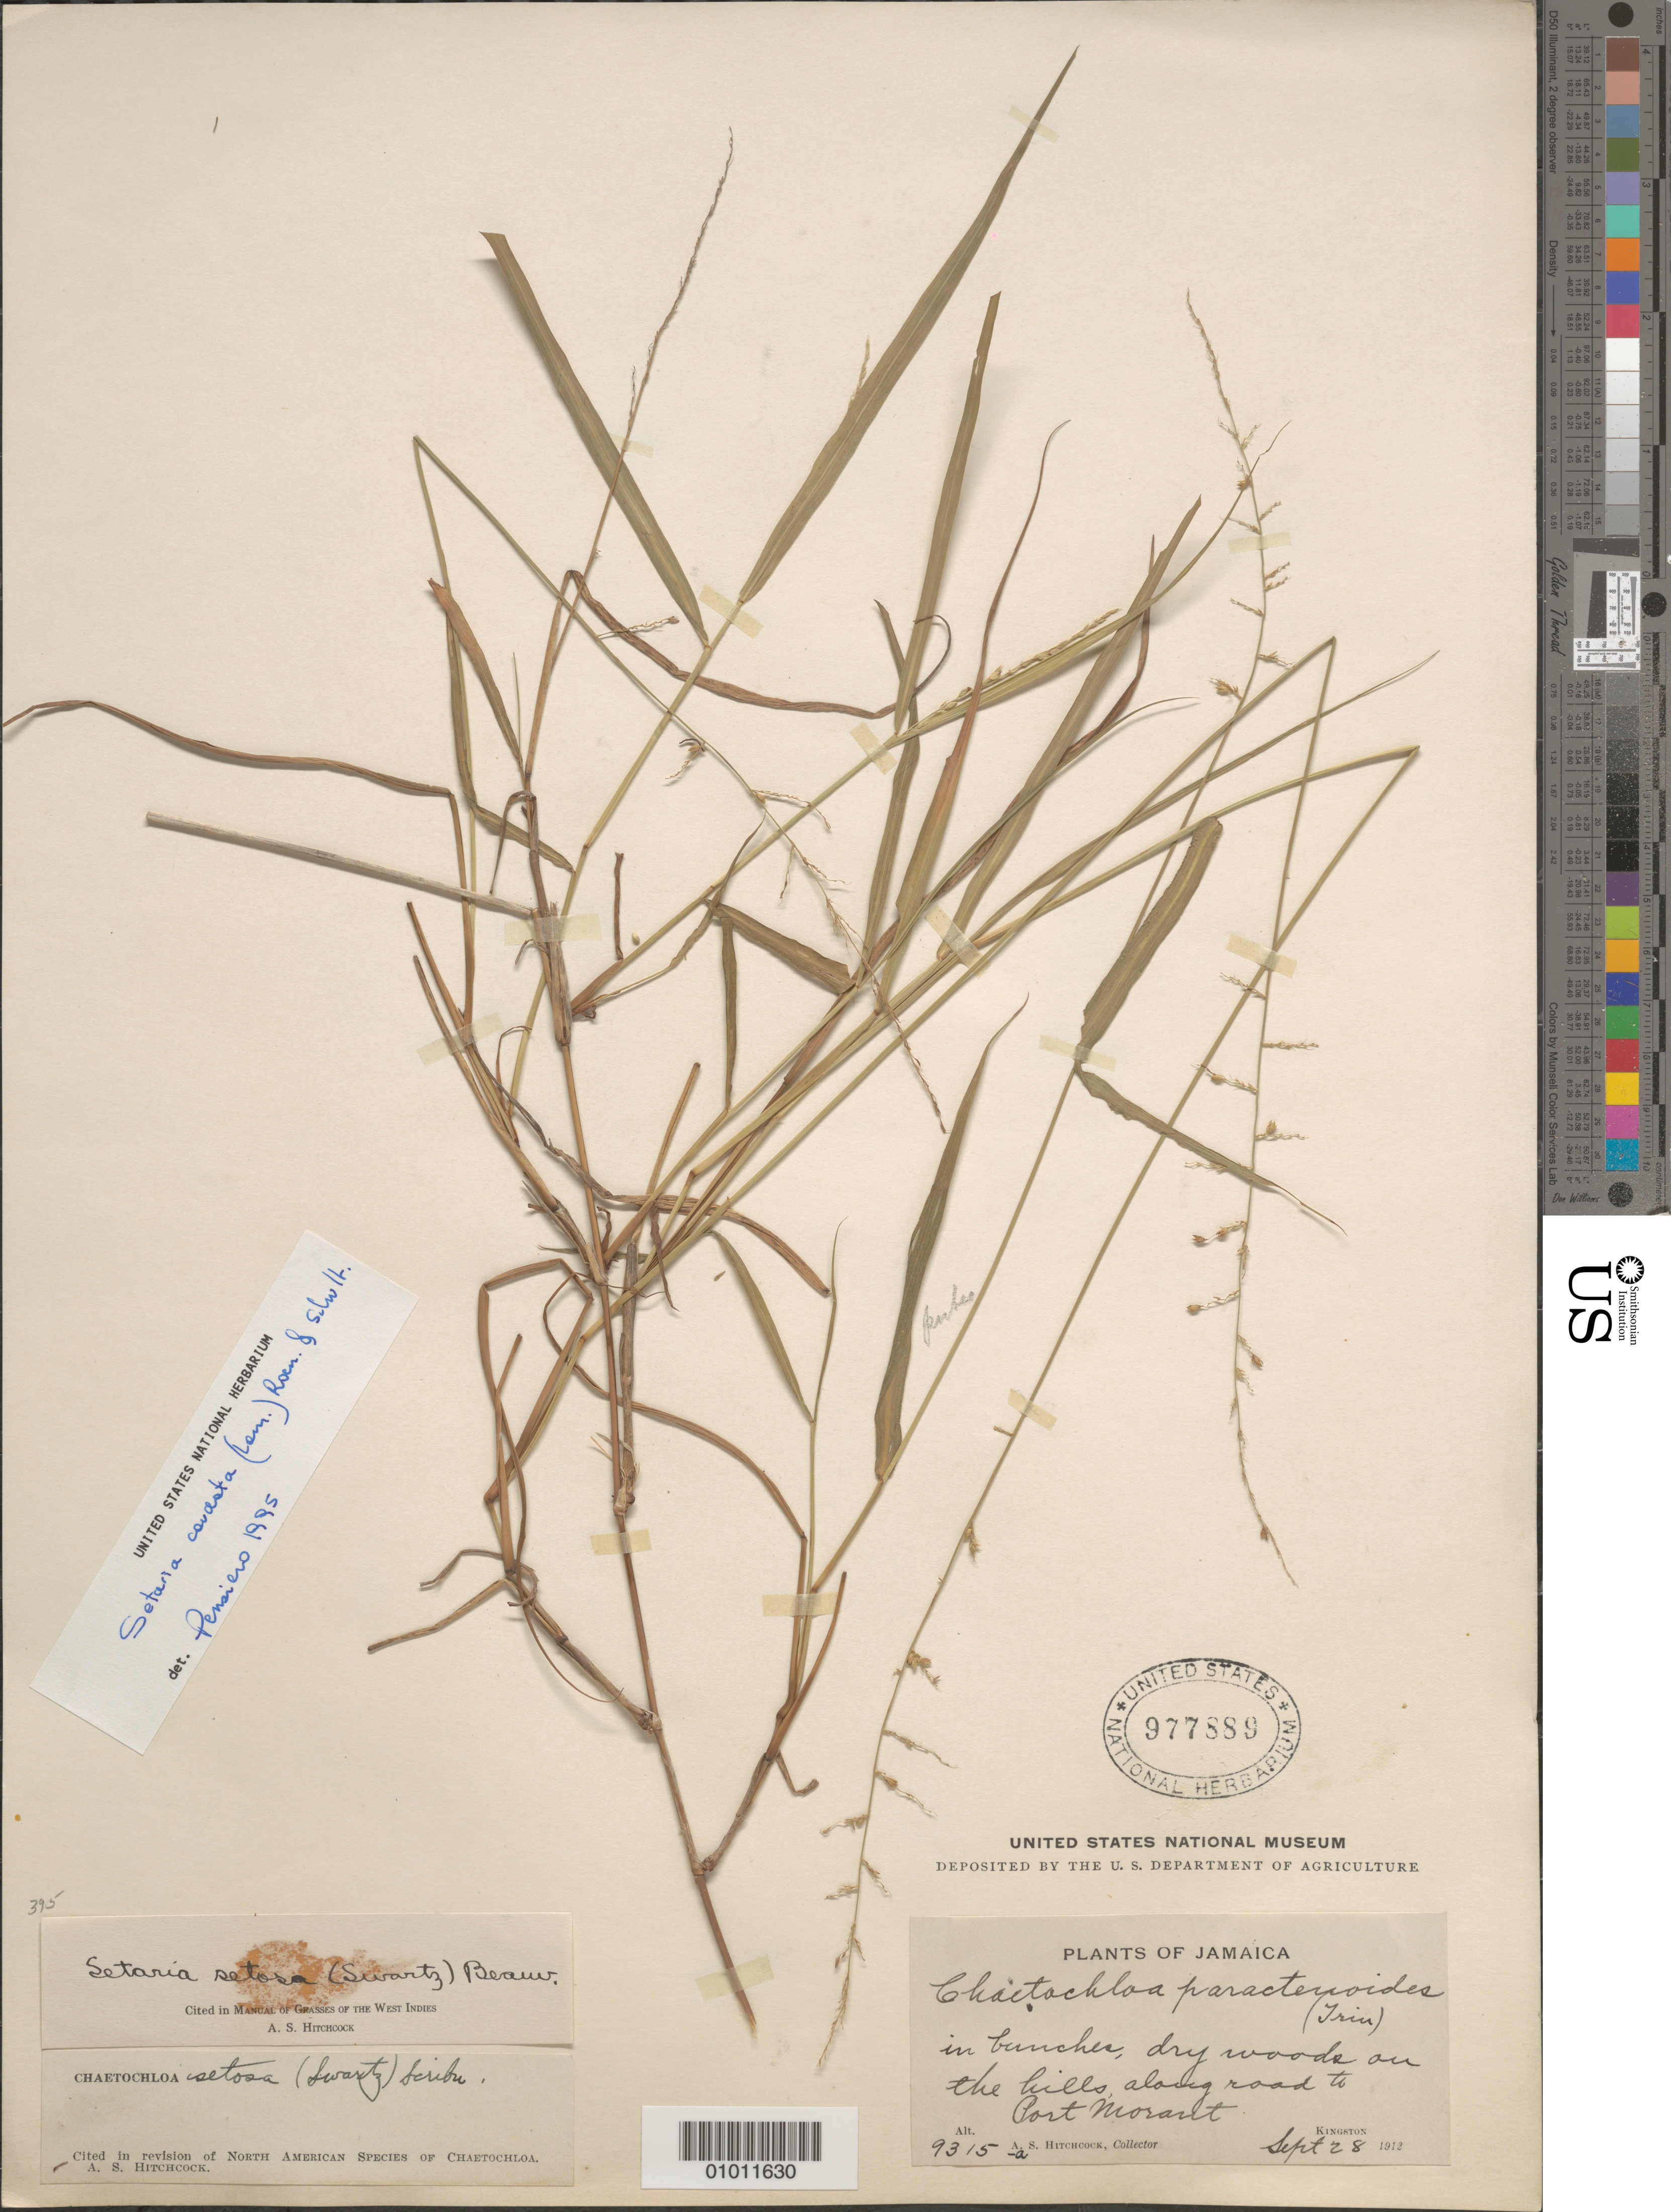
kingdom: Plantae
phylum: Tracheophyta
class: Liliopsida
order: Poales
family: Poaceae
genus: Setaria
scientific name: Setaria setosa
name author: (Sw.) P. Beauv.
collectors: A. S. Hitchcock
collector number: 9315a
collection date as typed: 28 Sep 1912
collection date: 1912-09-28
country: Jamaica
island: Jamaica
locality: Along road to Port Morant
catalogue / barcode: US 977889